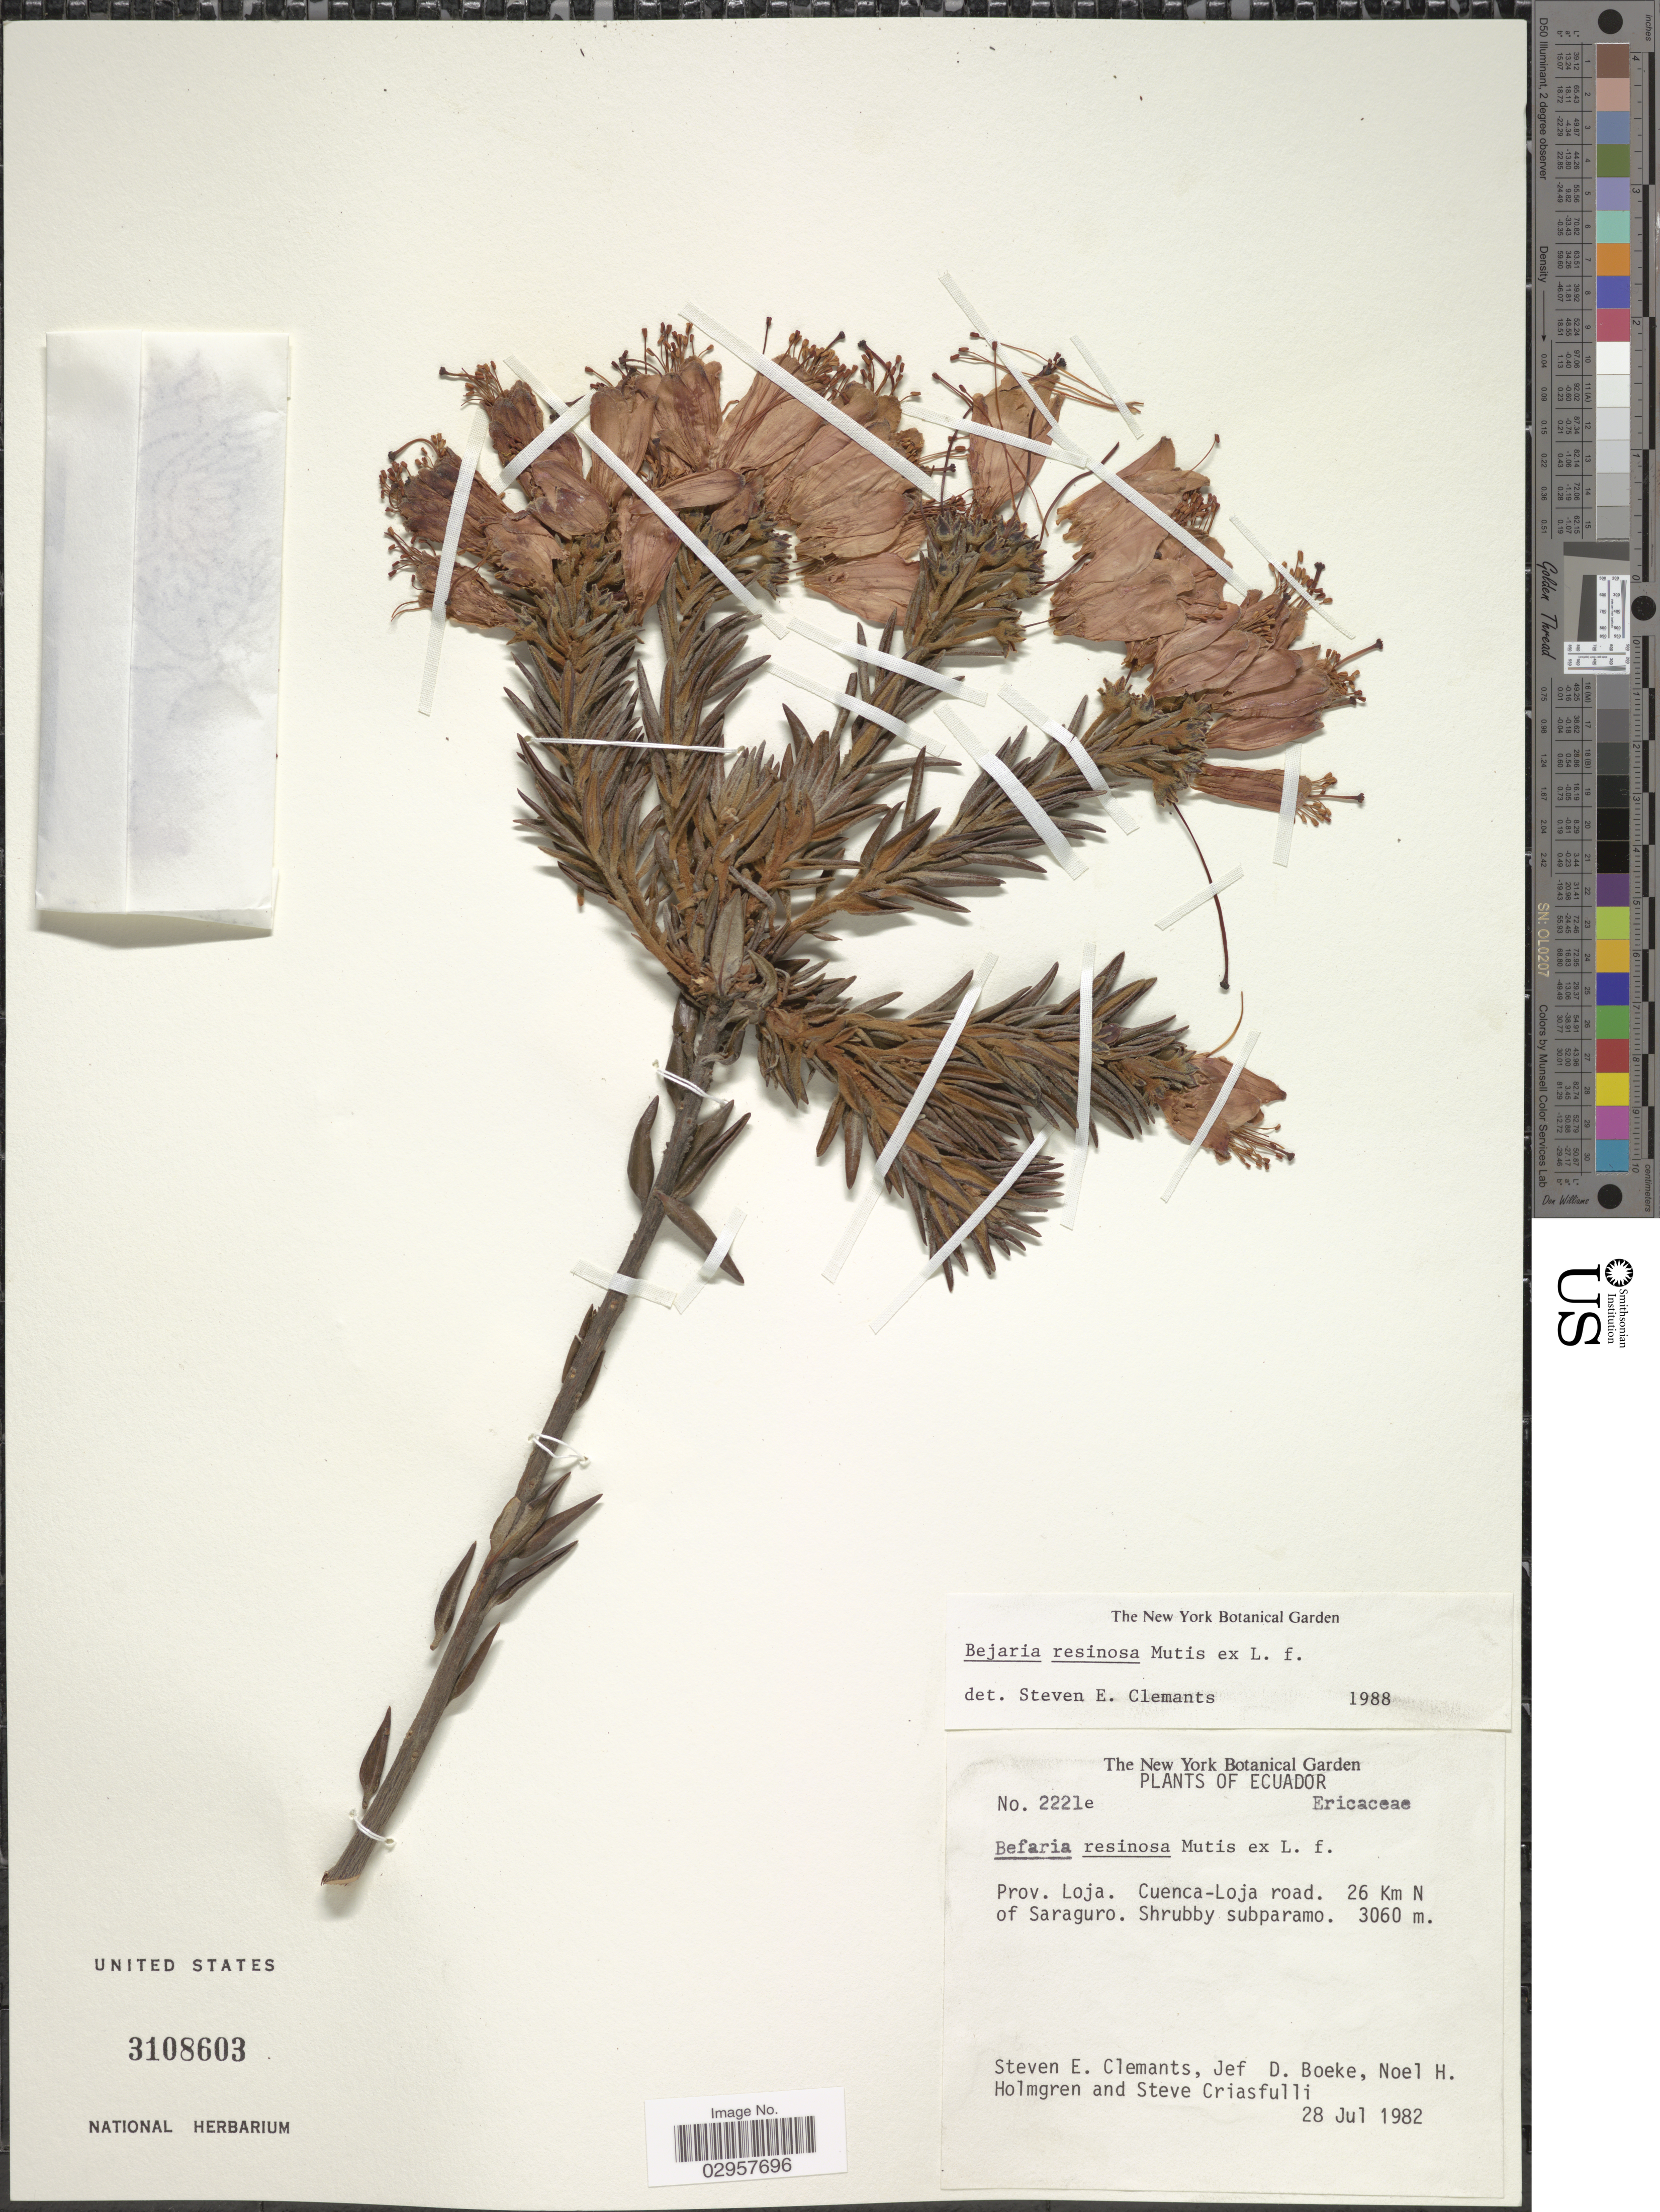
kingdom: Plantae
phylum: Tracheophyta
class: Magnoliopsida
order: Ericales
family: Ericaceae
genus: Befaria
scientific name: Befaria resinosa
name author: Mutis ex L. f.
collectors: S. Clemants, J. Boeke, N. H. Holmgren & S. Criasfulli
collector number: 2221e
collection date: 1982-07-28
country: Ecuador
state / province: Loja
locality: Cuenca-Loja road. 26 Km N of Saraguro.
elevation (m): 3060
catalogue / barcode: US 3108603